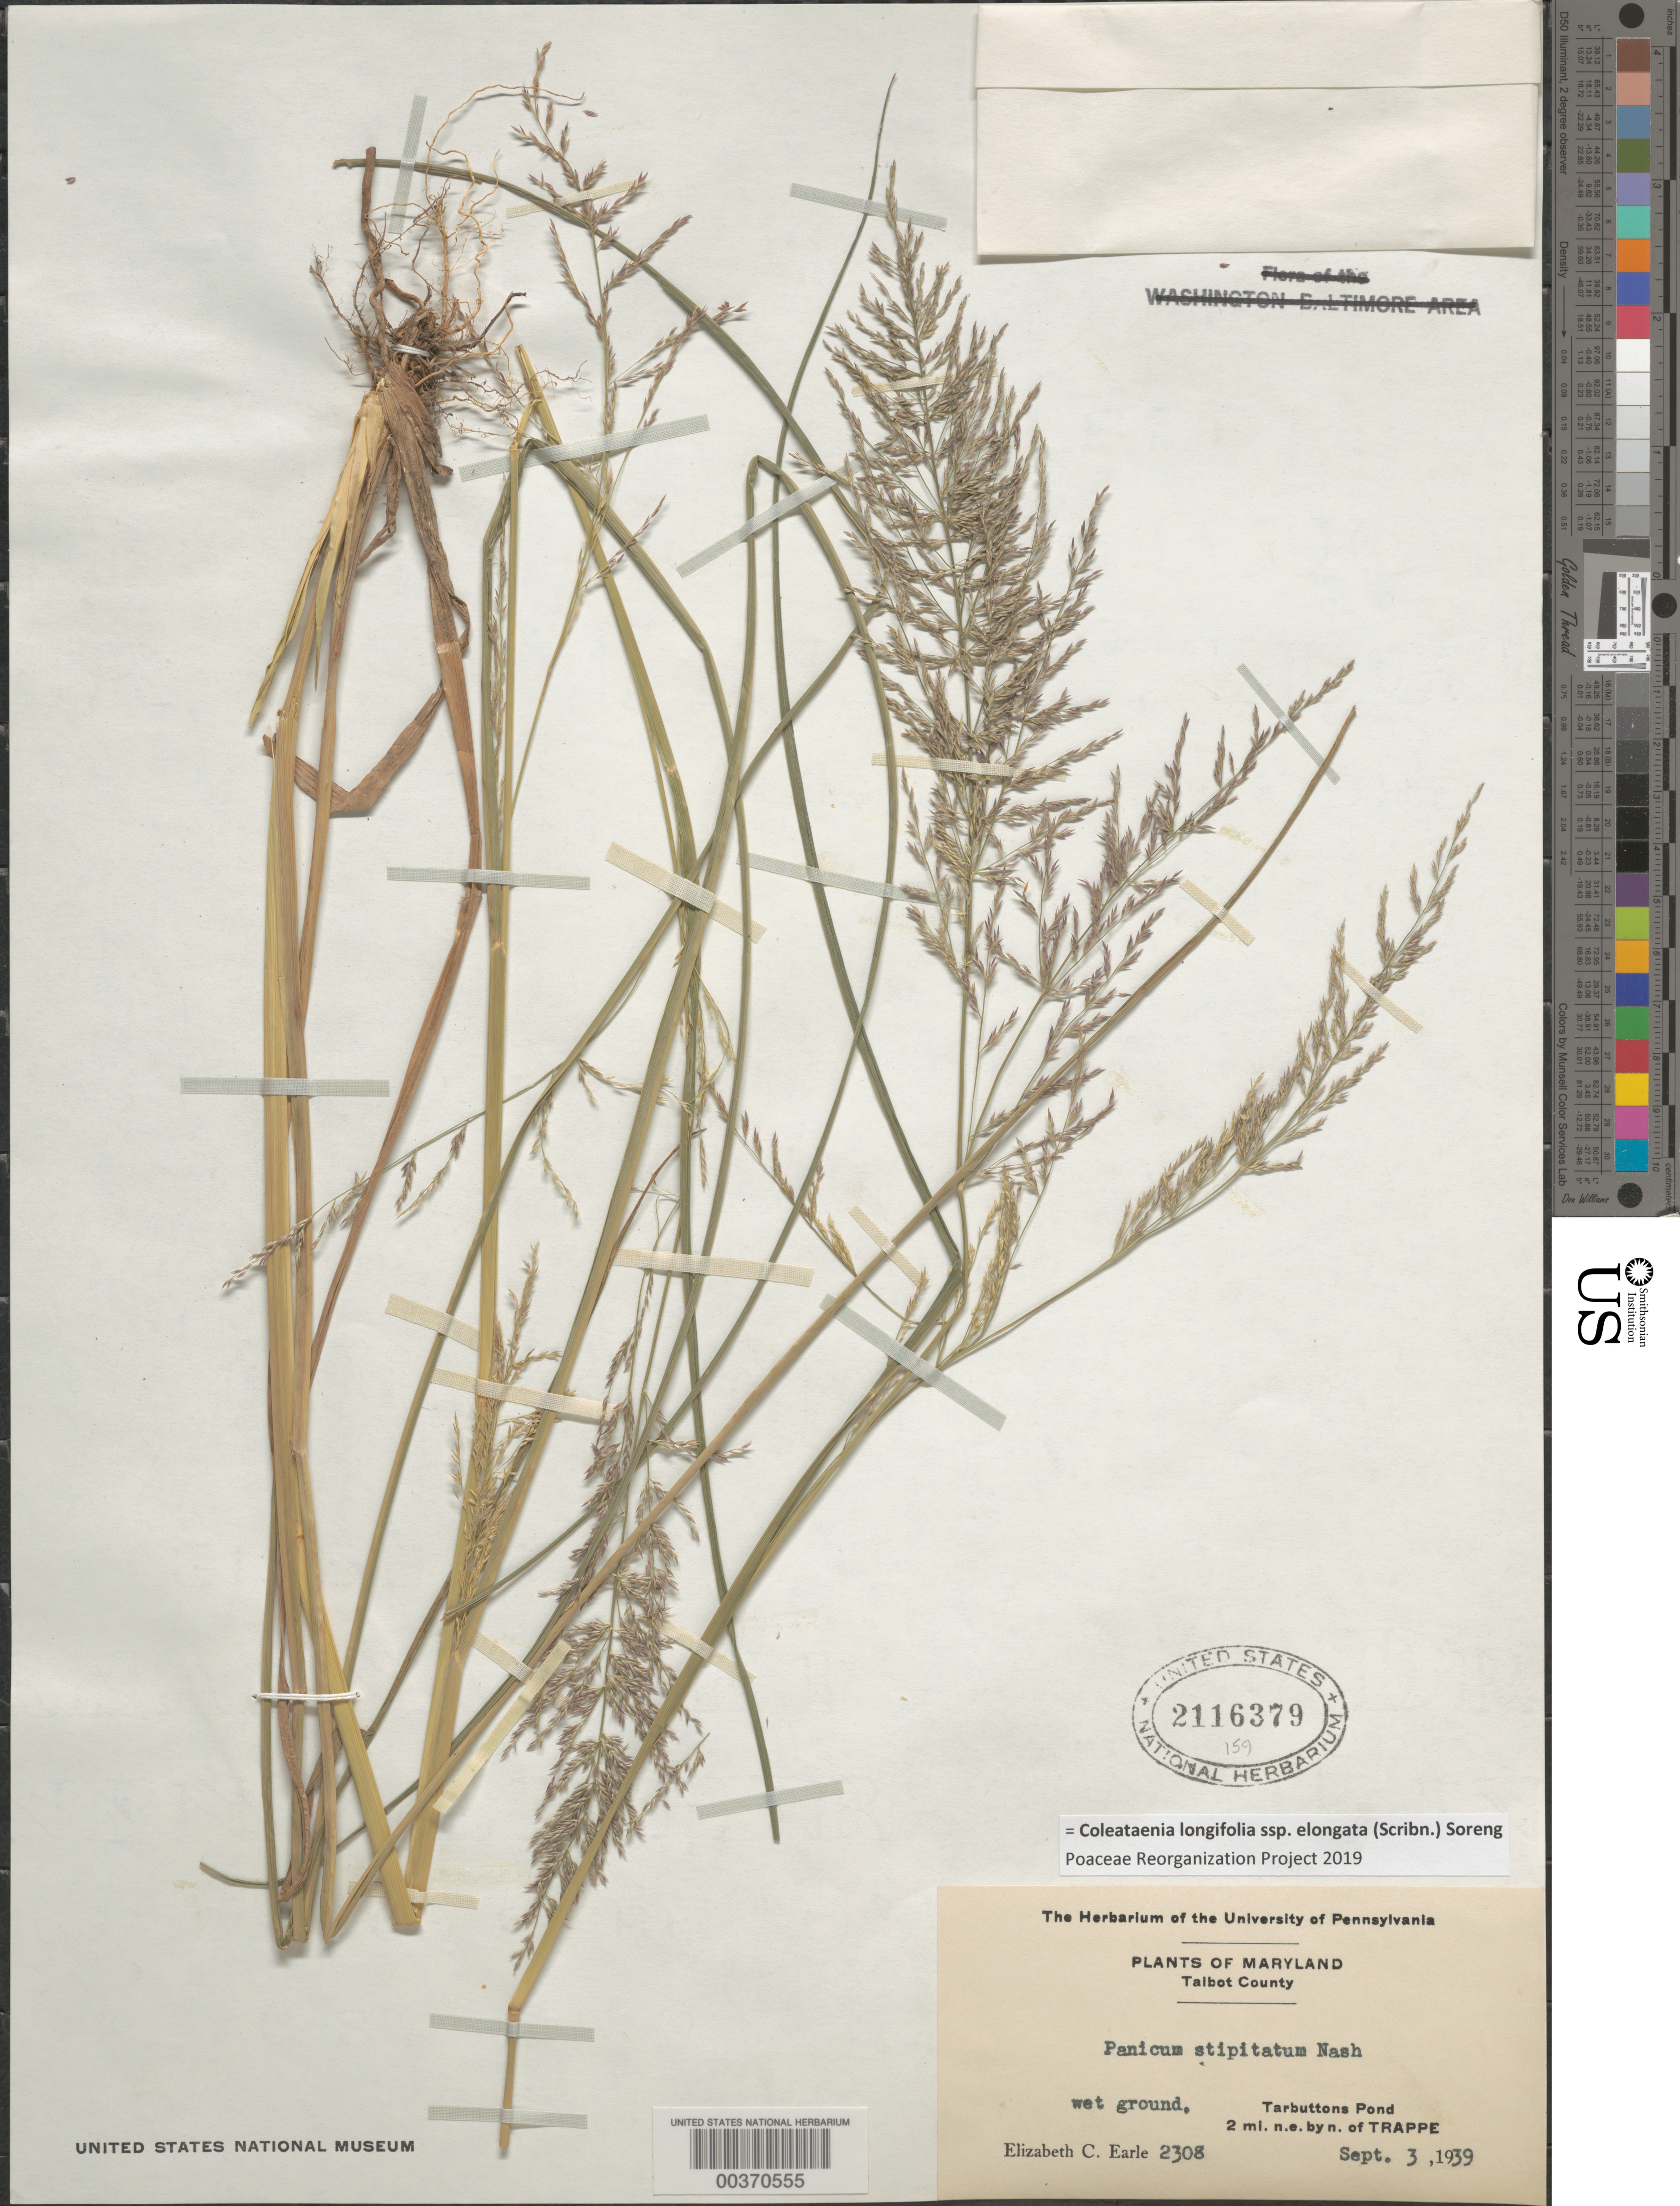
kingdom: Plantae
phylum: Tracheophyta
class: Liliopsida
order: Poales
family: Poaceae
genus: Panicum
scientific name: Panicum stipitatum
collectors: E. C. Earle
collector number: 2308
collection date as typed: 03 Sep 1939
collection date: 1939-09-03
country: United States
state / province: Maryland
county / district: Talbot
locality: Tarbuttons pond, n of trappe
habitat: Wet ground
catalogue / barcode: US 2116379